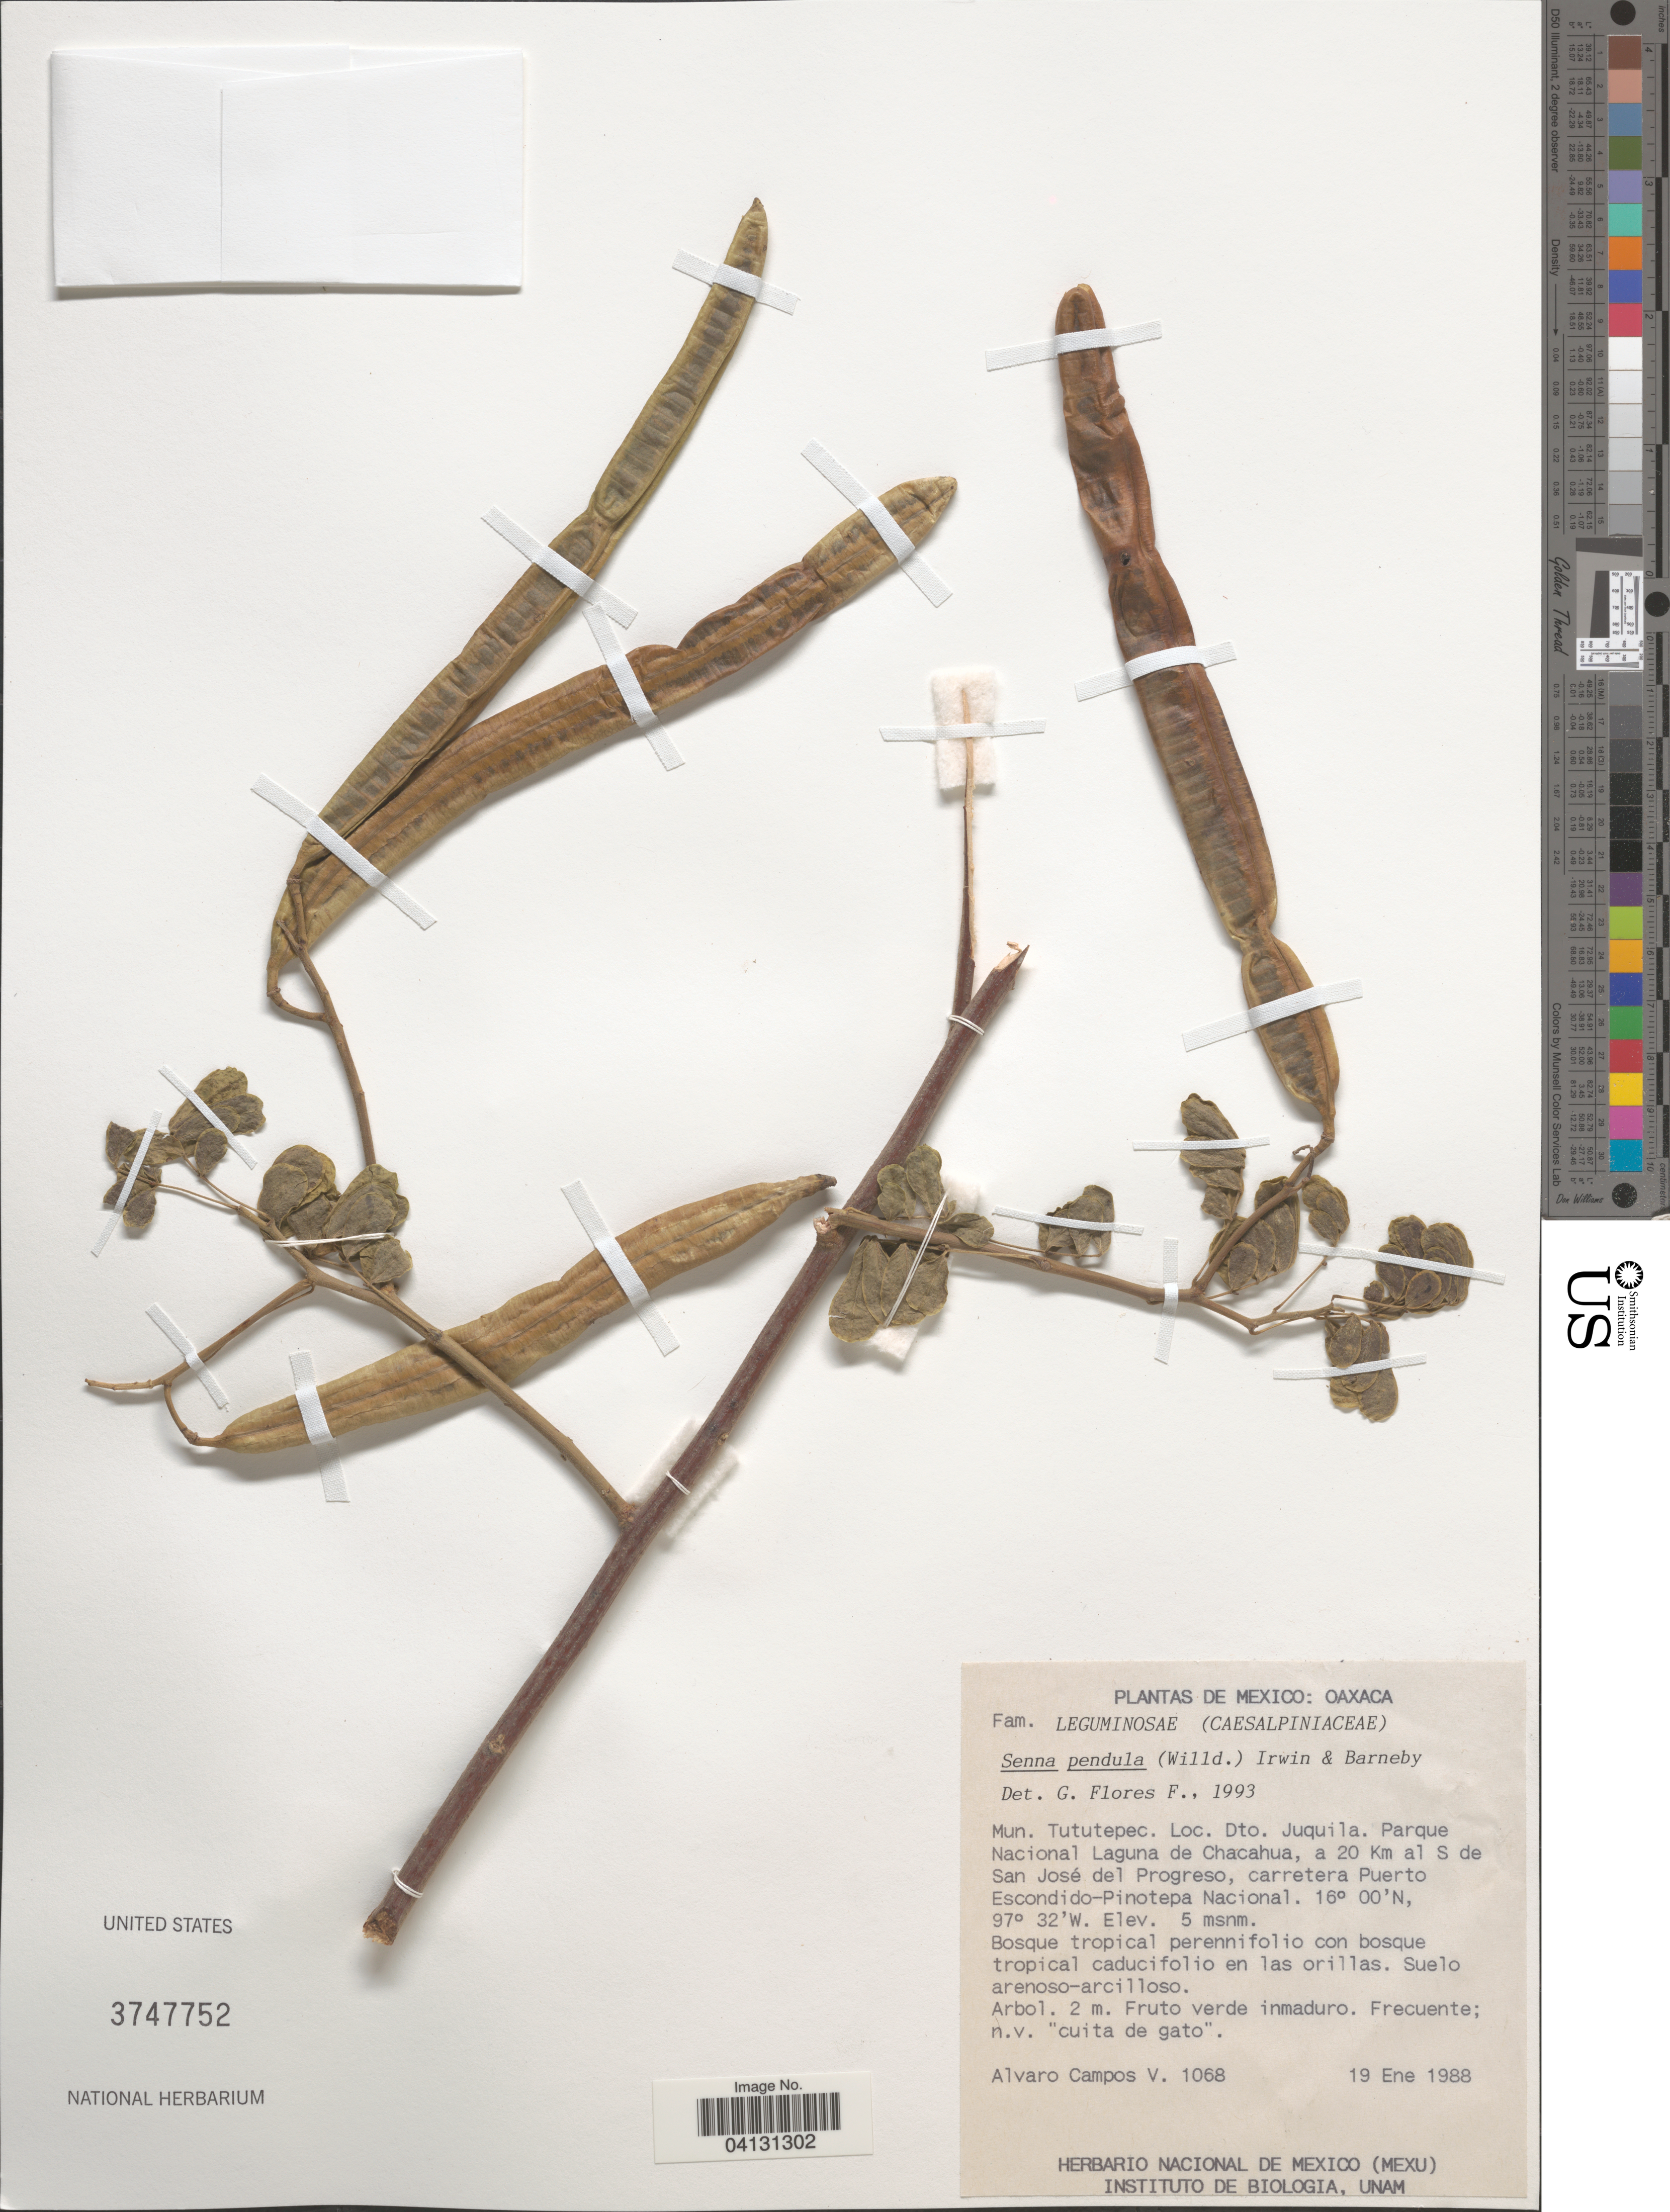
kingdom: Plantae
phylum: Tracheophyta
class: Magnoliopsida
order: Fabales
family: Fabaceae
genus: Senna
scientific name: Senna pendula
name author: (Humb. & Bonpl. ex Willd.) H.S. Irwin & Barneby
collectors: A. Campos V.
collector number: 1068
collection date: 1988-01-19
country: Mexico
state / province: Oaxaca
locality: Mun. Tututepec. Dto. Juquila. Parque Nacional Laguna de Chacahua, a 20 Km al S de San José del Progreso, carretera Puerto Escondido-Pinotepa Nacional.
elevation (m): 5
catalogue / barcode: US 3747752